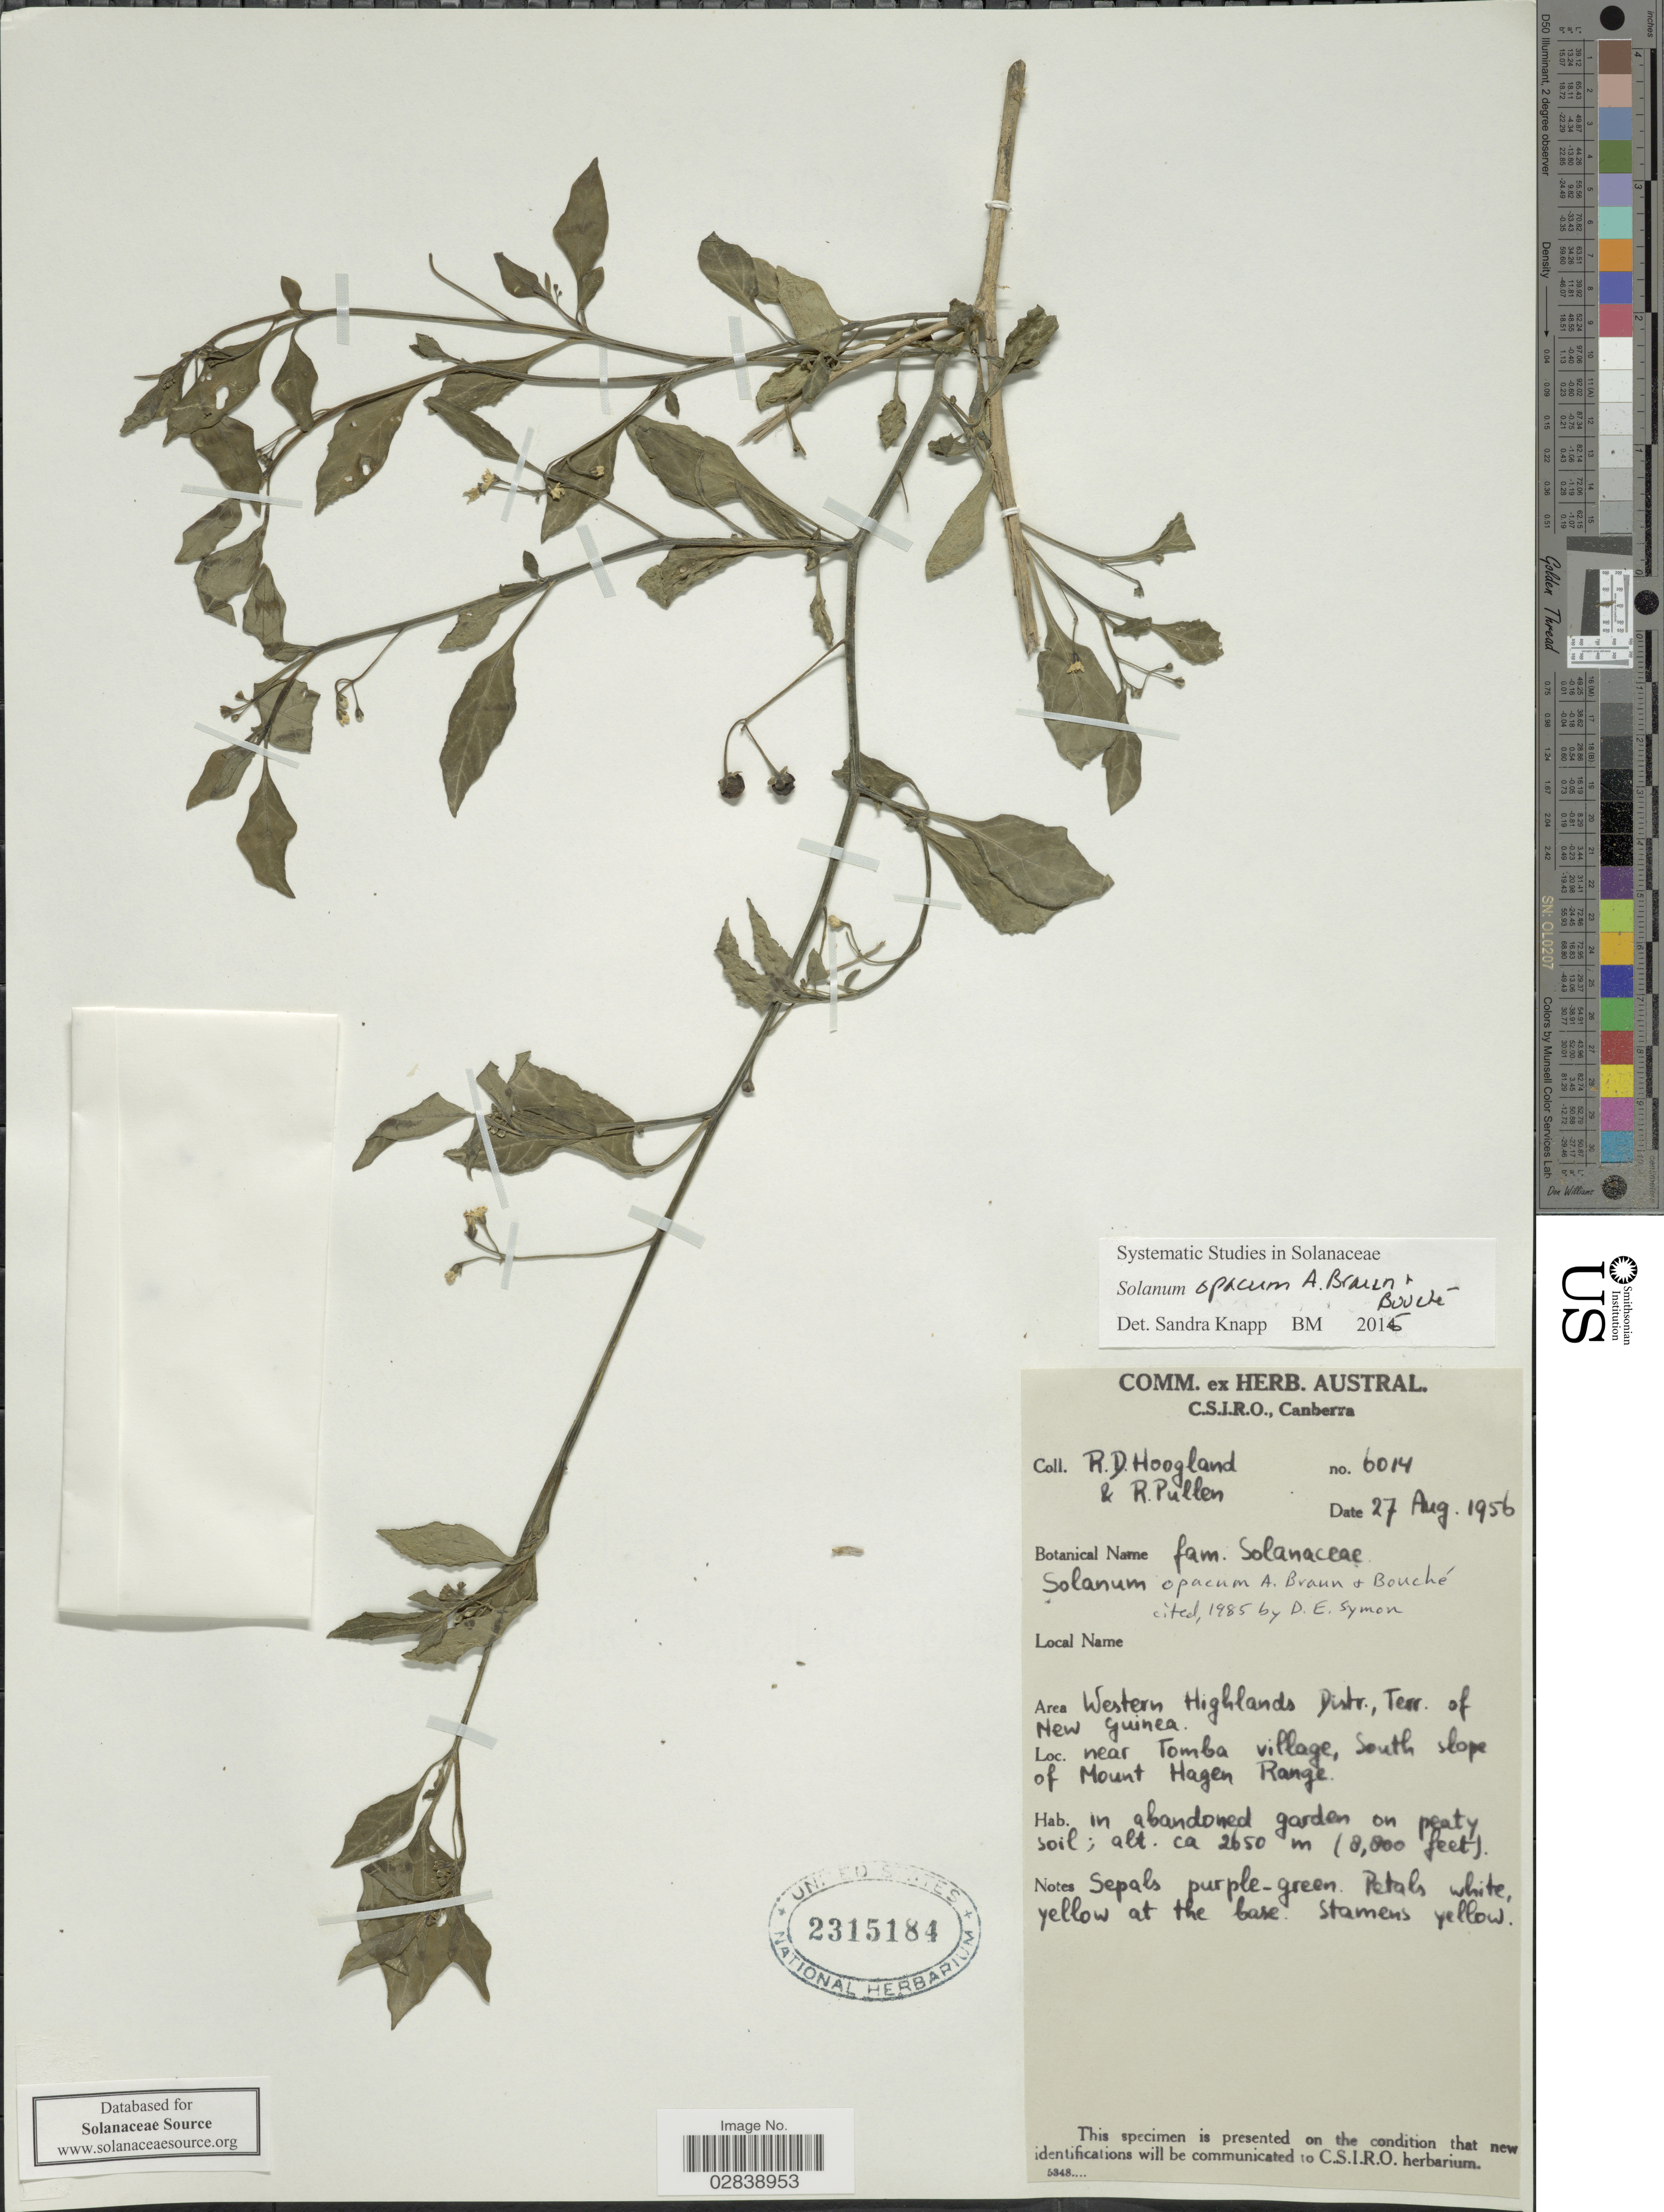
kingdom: Plantae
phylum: Tracheophyta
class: Magnoliopsida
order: Solanales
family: Solanaceae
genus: Solanum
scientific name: Solanum opacum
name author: A. Braun & C.D. Bouché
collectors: R. D. Hoogland & R. Pullen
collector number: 6014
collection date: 1956-08-27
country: Papua New Guinea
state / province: Western Highlands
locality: Western Highlands Distr., Terr. of New Guinea, near Tomba village, south slope of Mount Hagen Range.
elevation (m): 2682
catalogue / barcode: US 2315184